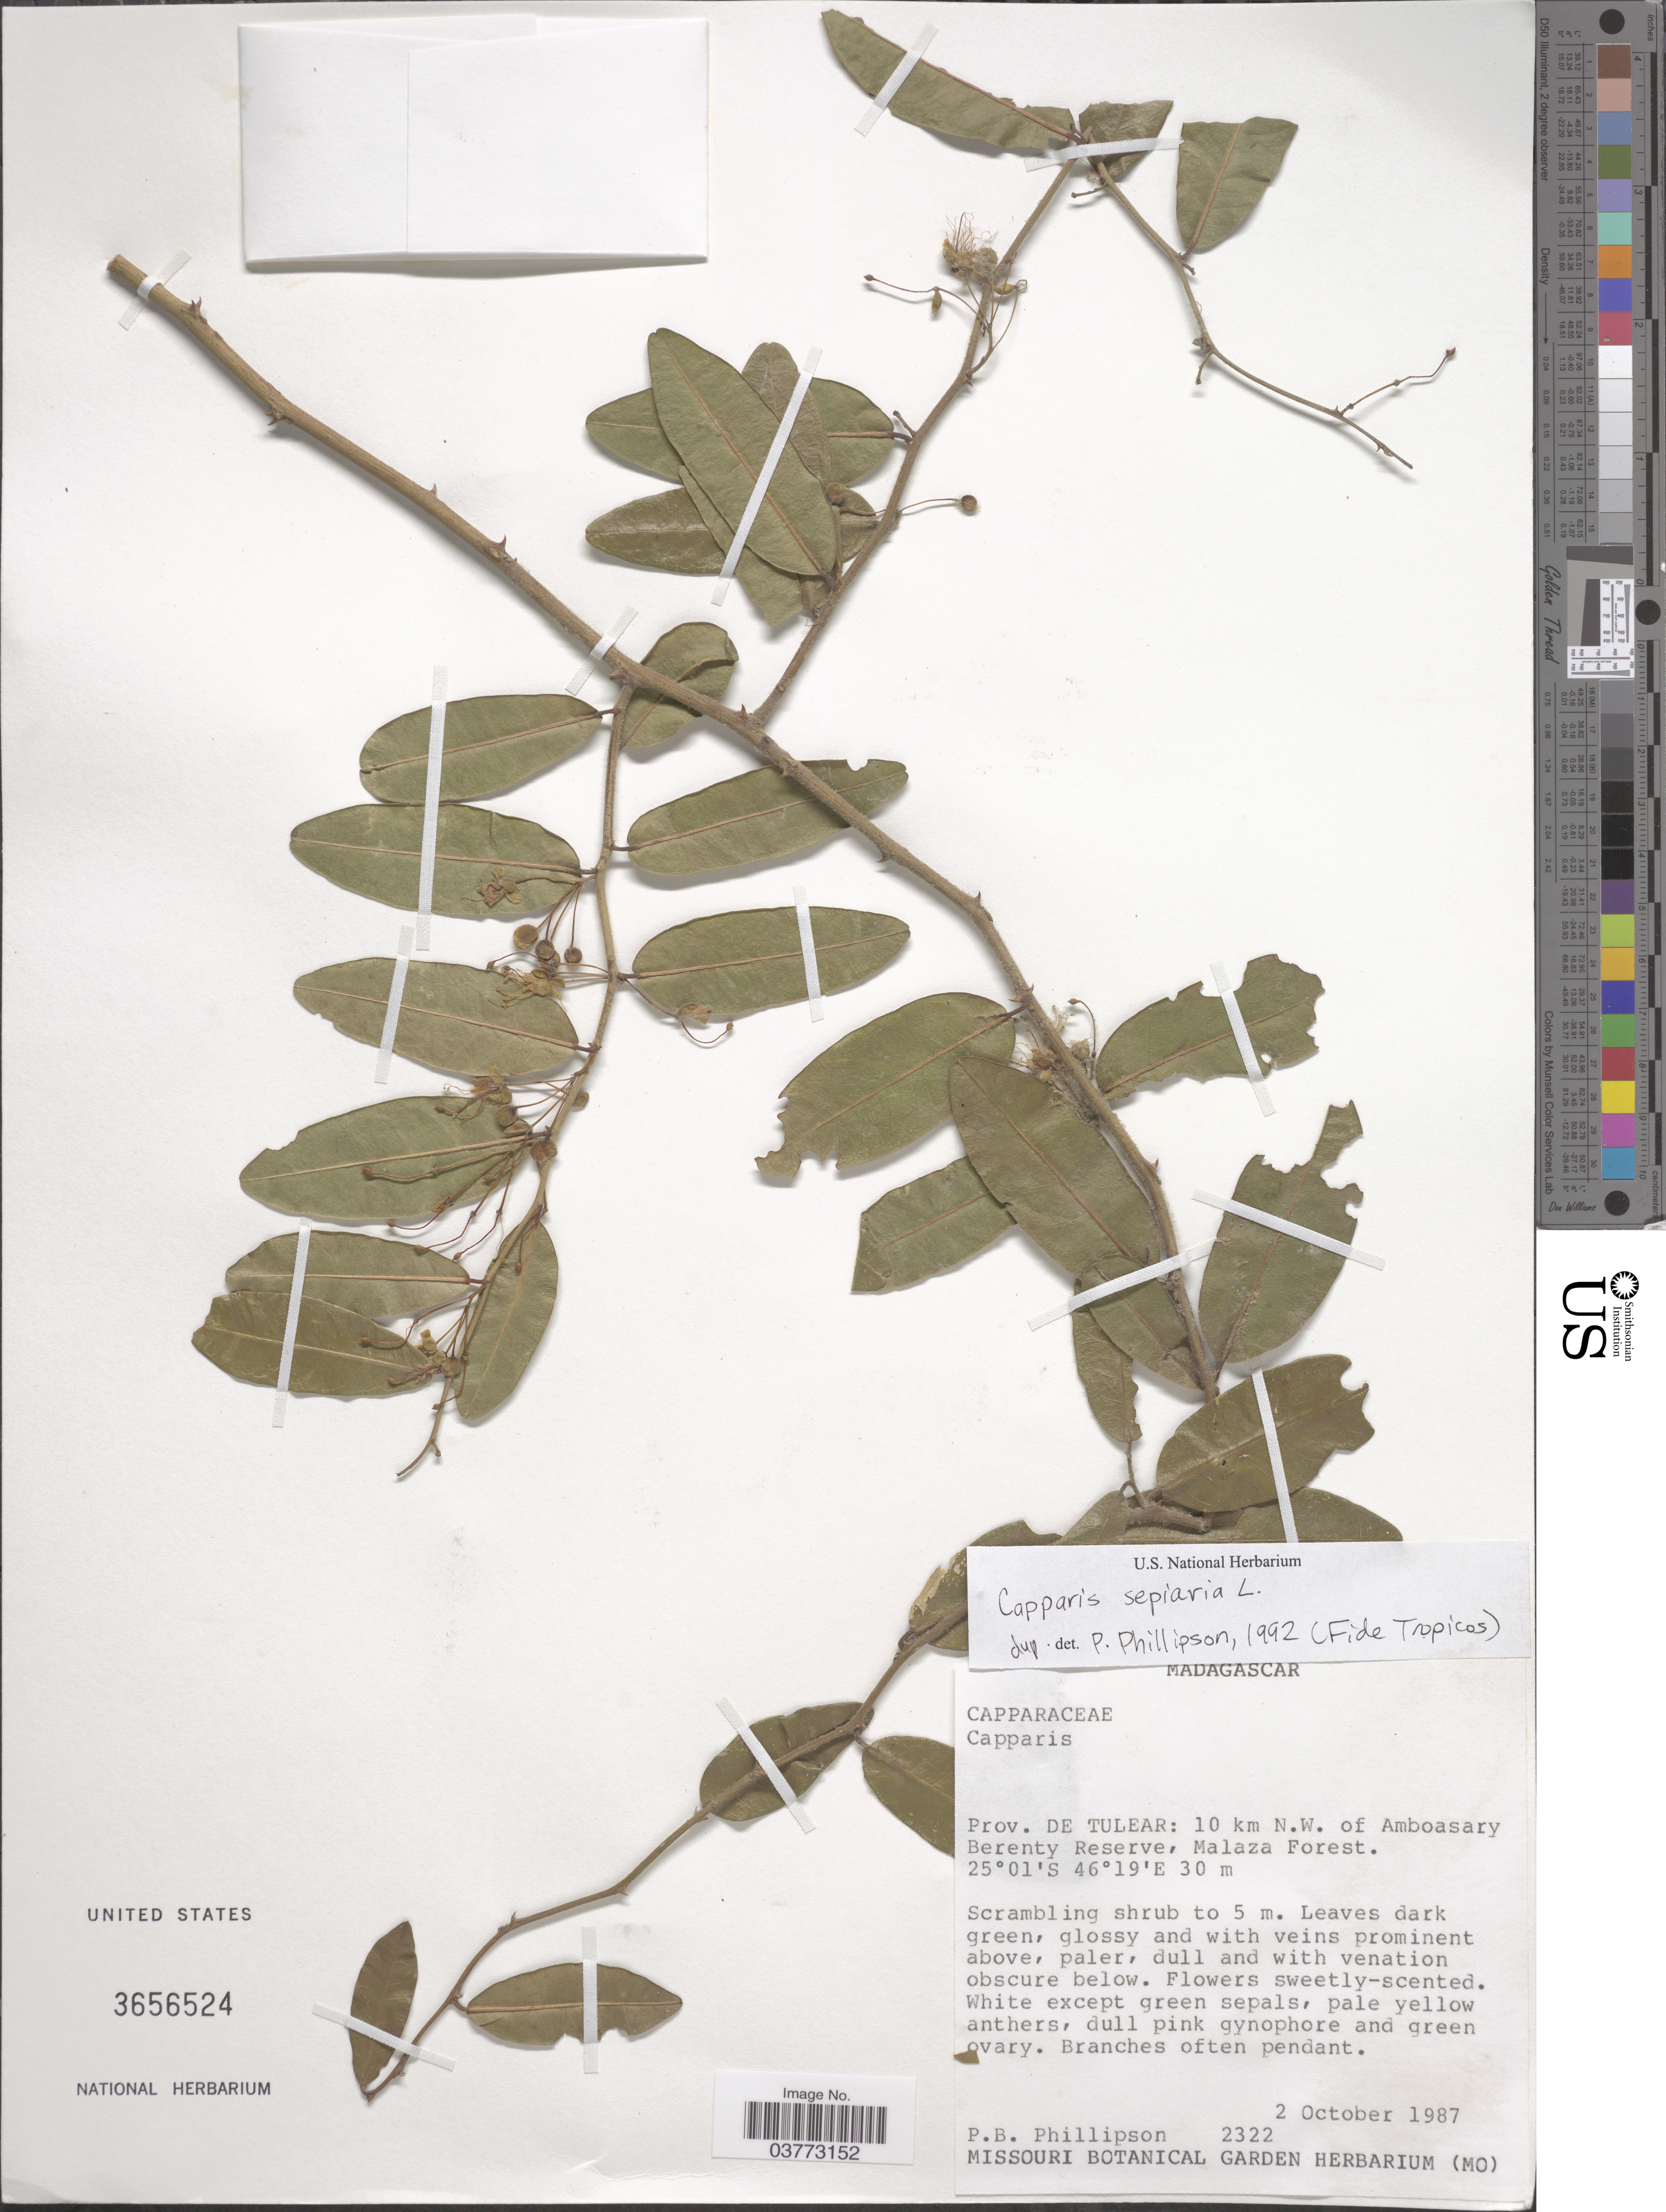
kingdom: Plantae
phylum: Tracheophyta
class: Magnoliopsida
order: Brassicales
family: Capparaceae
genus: Capparis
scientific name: Capparis sepiaria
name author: L.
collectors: P. B. Phillipson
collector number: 2322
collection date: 1987-10-02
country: Madagascar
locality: Prov. de Tulear: 10 km N.W. of Amboasary Berenty Reserve, Malaza Forest.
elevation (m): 30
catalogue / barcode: US 3656524